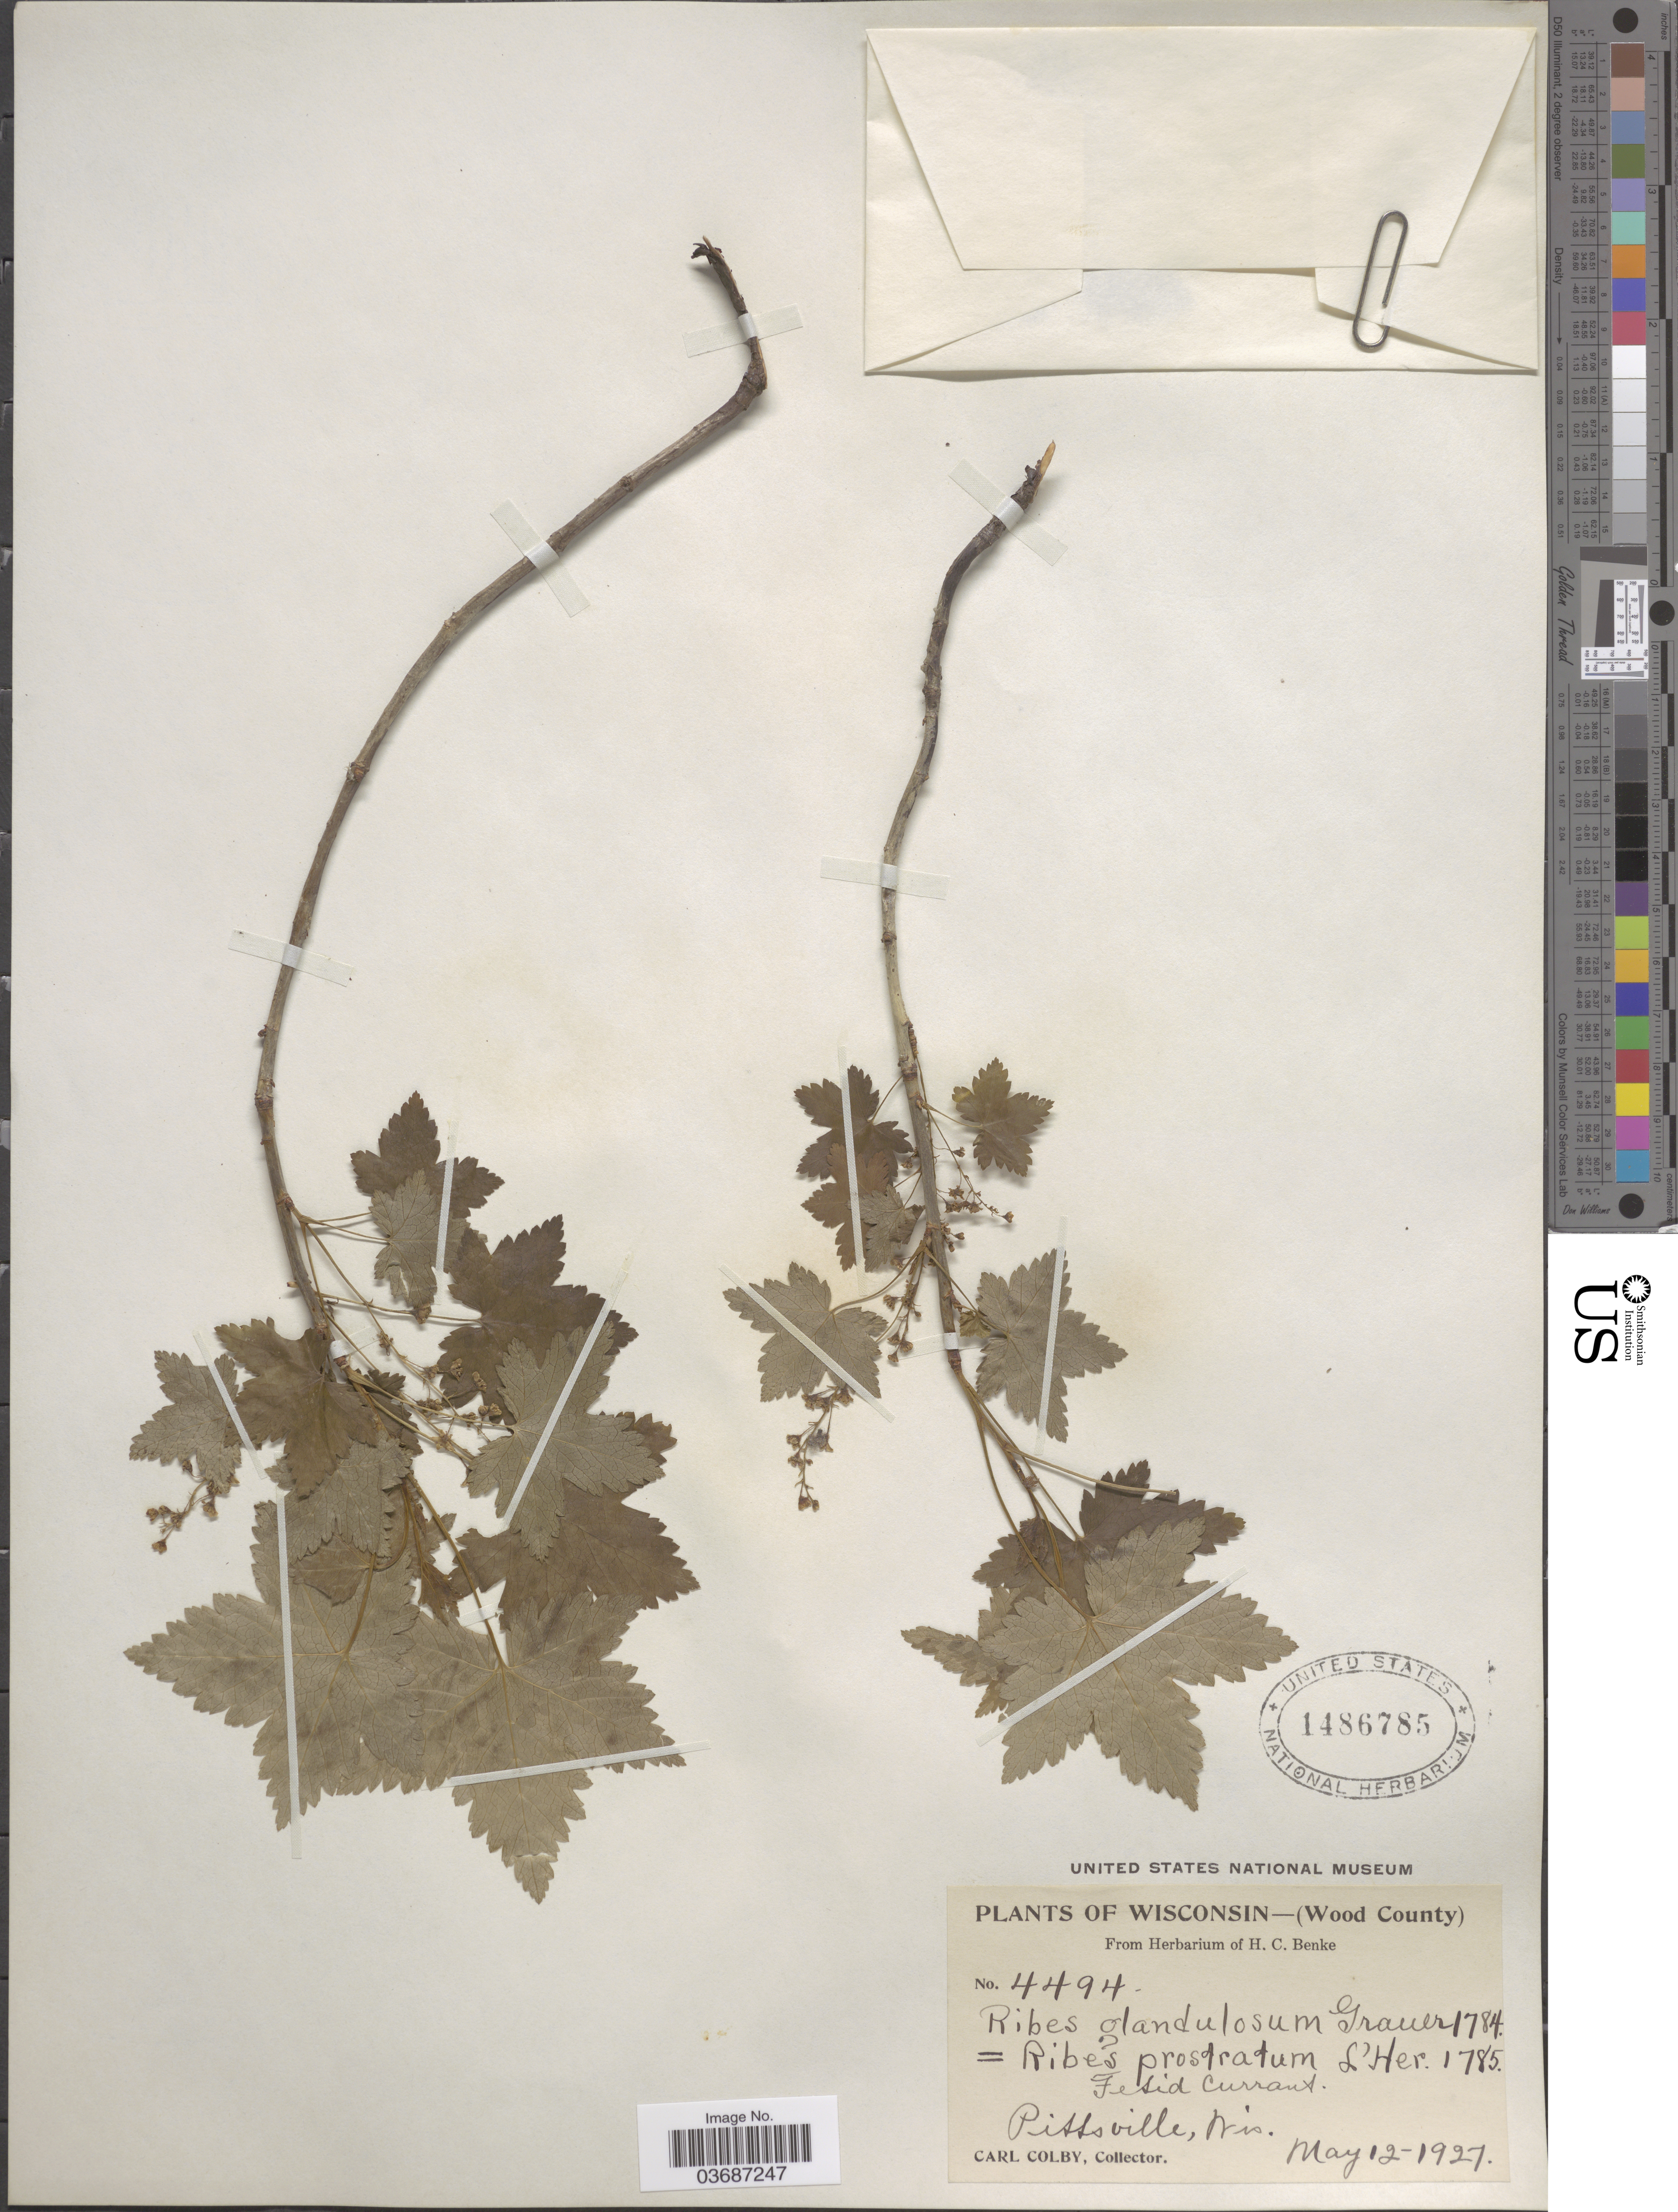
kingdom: Plantae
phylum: Tracheophyta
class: Magnoliopsida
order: Saxifragales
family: Grossulariaceae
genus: Ribes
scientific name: Ribes glandulosum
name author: Ruiz & Pav.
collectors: C. Colby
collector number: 4494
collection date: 1927-05-12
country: United States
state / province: Wisconsin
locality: (Wood County). Pittsville.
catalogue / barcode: US 1486785